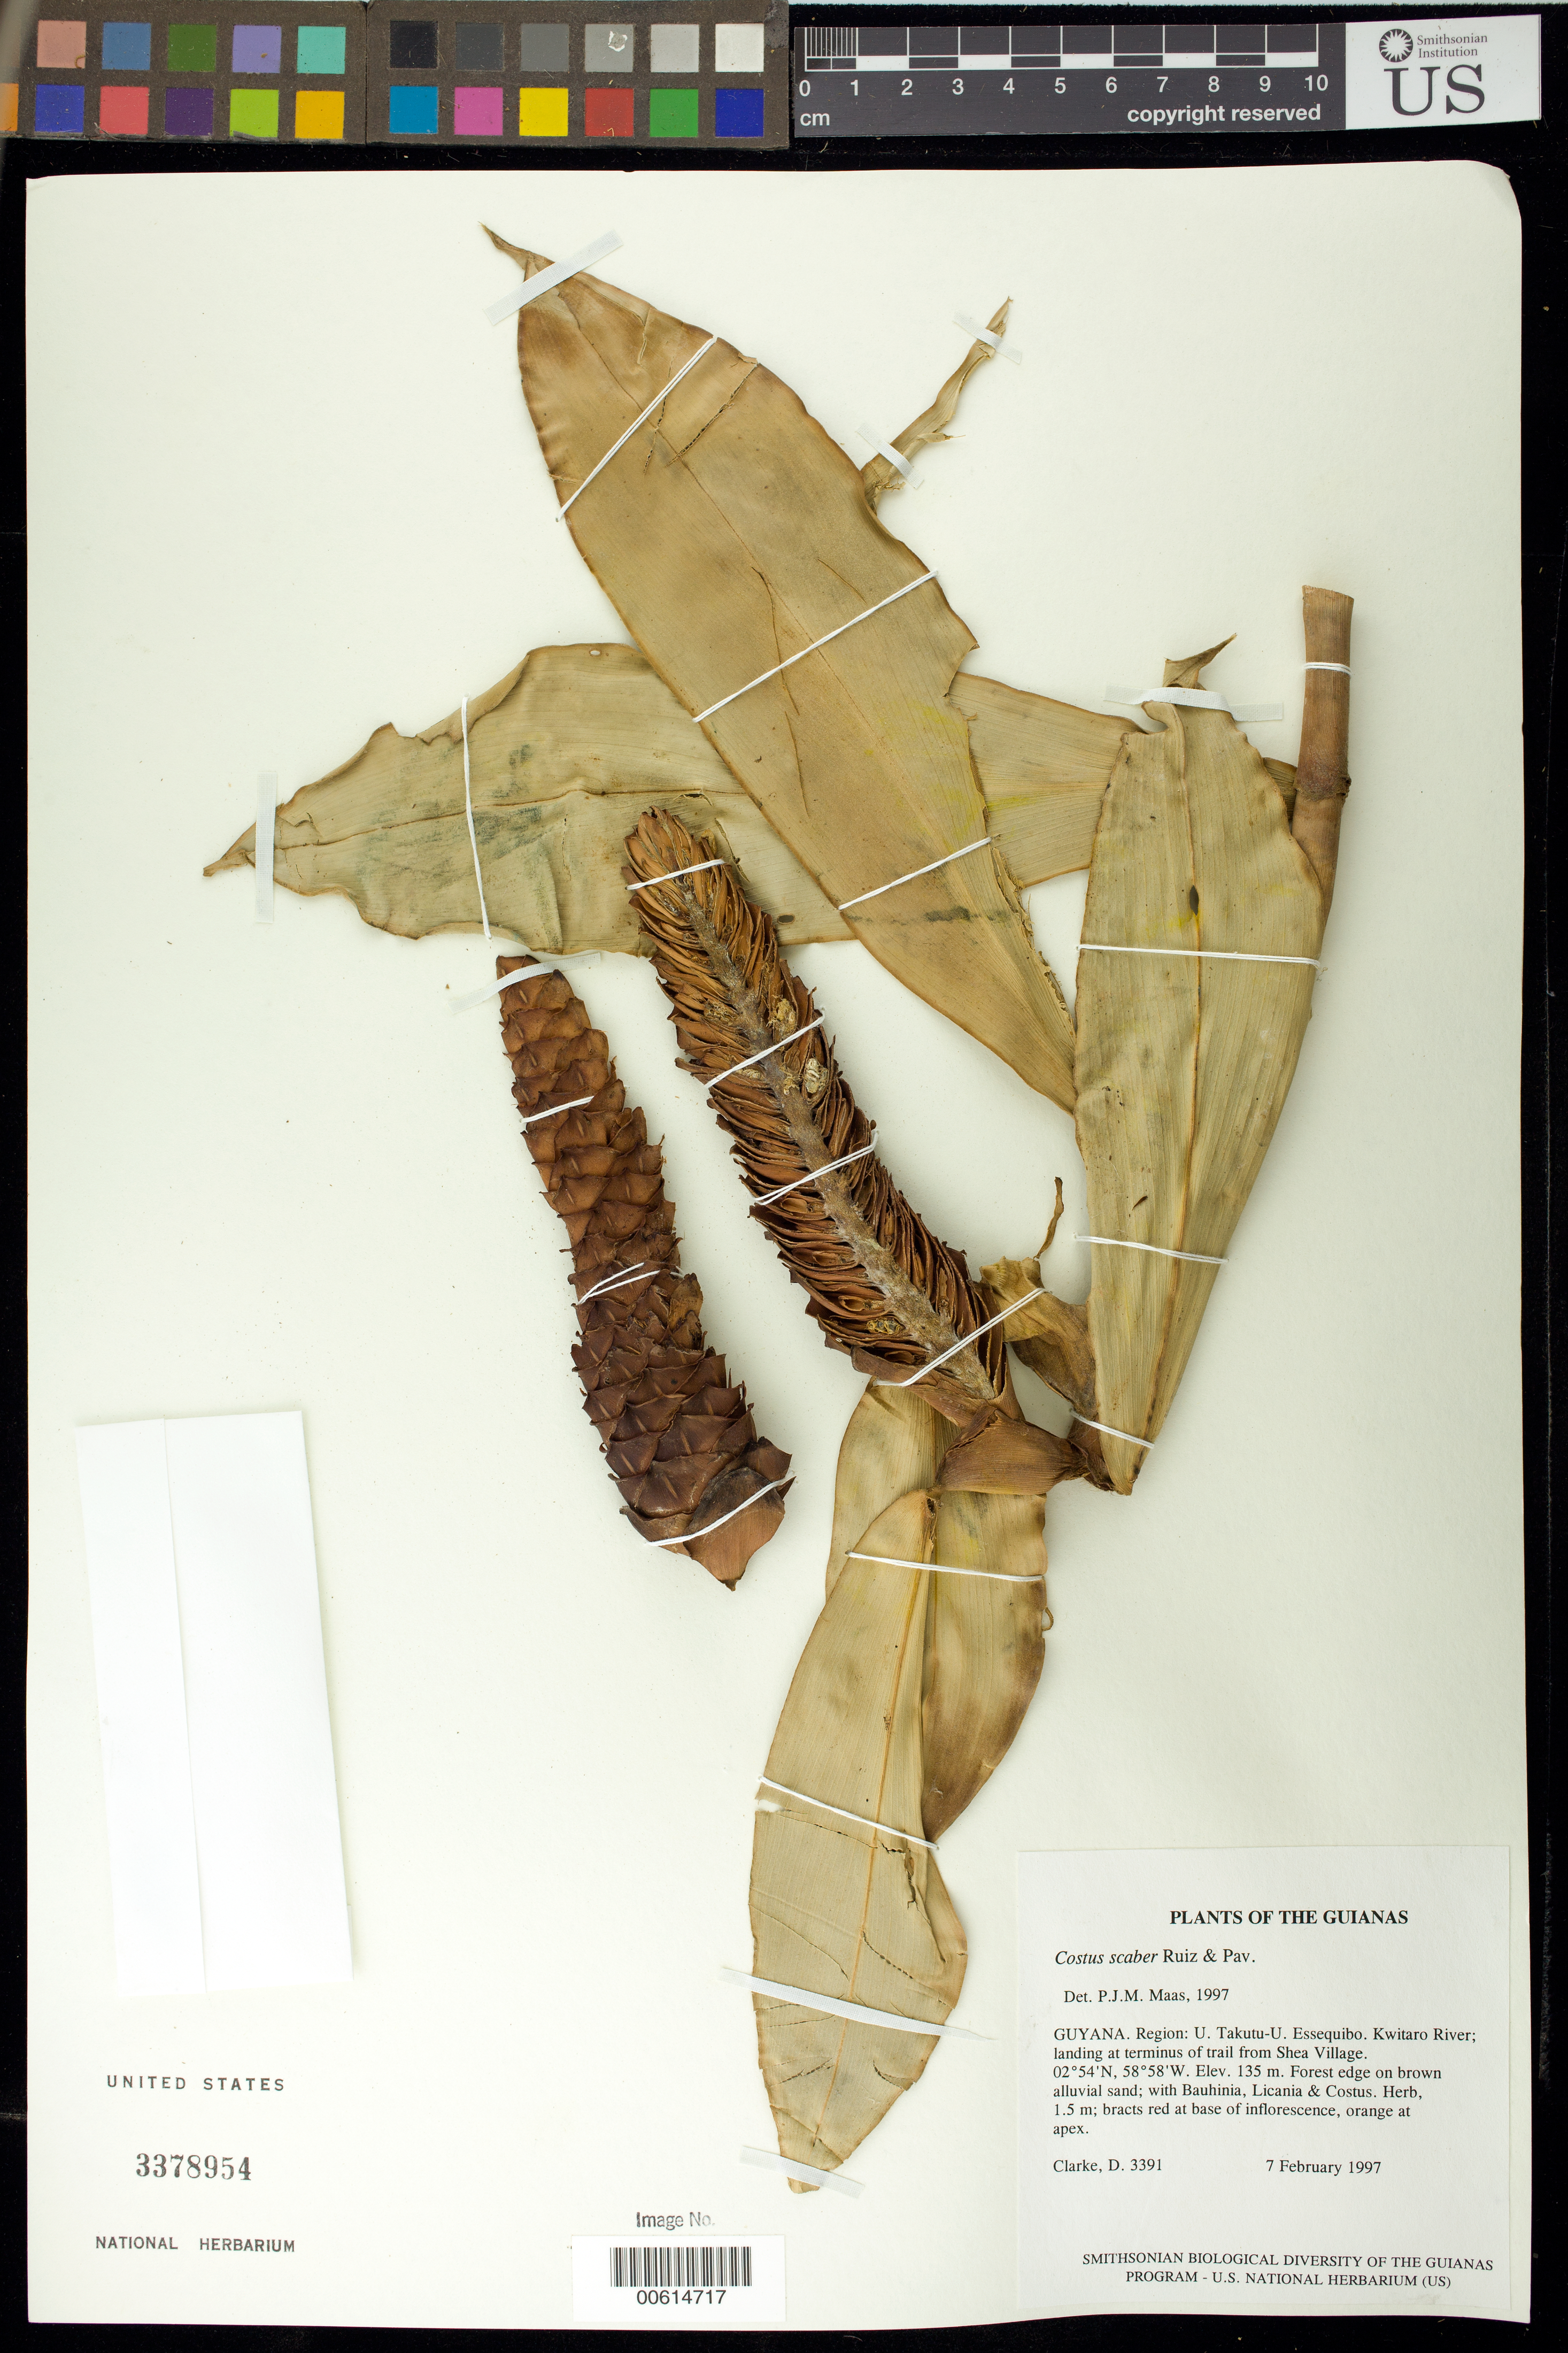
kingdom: Plantae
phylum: Tracheophyta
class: Liliopsida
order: Zingiberales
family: Costaceae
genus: Costus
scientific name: Costus scaber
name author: Ruiz & Pav.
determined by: Maas, Paul J. M.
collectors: H. D. Clarke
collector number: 3391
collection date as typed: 7 February 1997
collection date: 1997-02-07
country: Guyana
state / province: U. Takutu-U. Essequibo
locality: Kwitaro River; landing at terminus of trail from Shea Village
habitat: Forest edge on brown alluvial sand; with Bauhinia, Licania & Costus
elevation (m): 135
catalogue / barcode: US 3378954